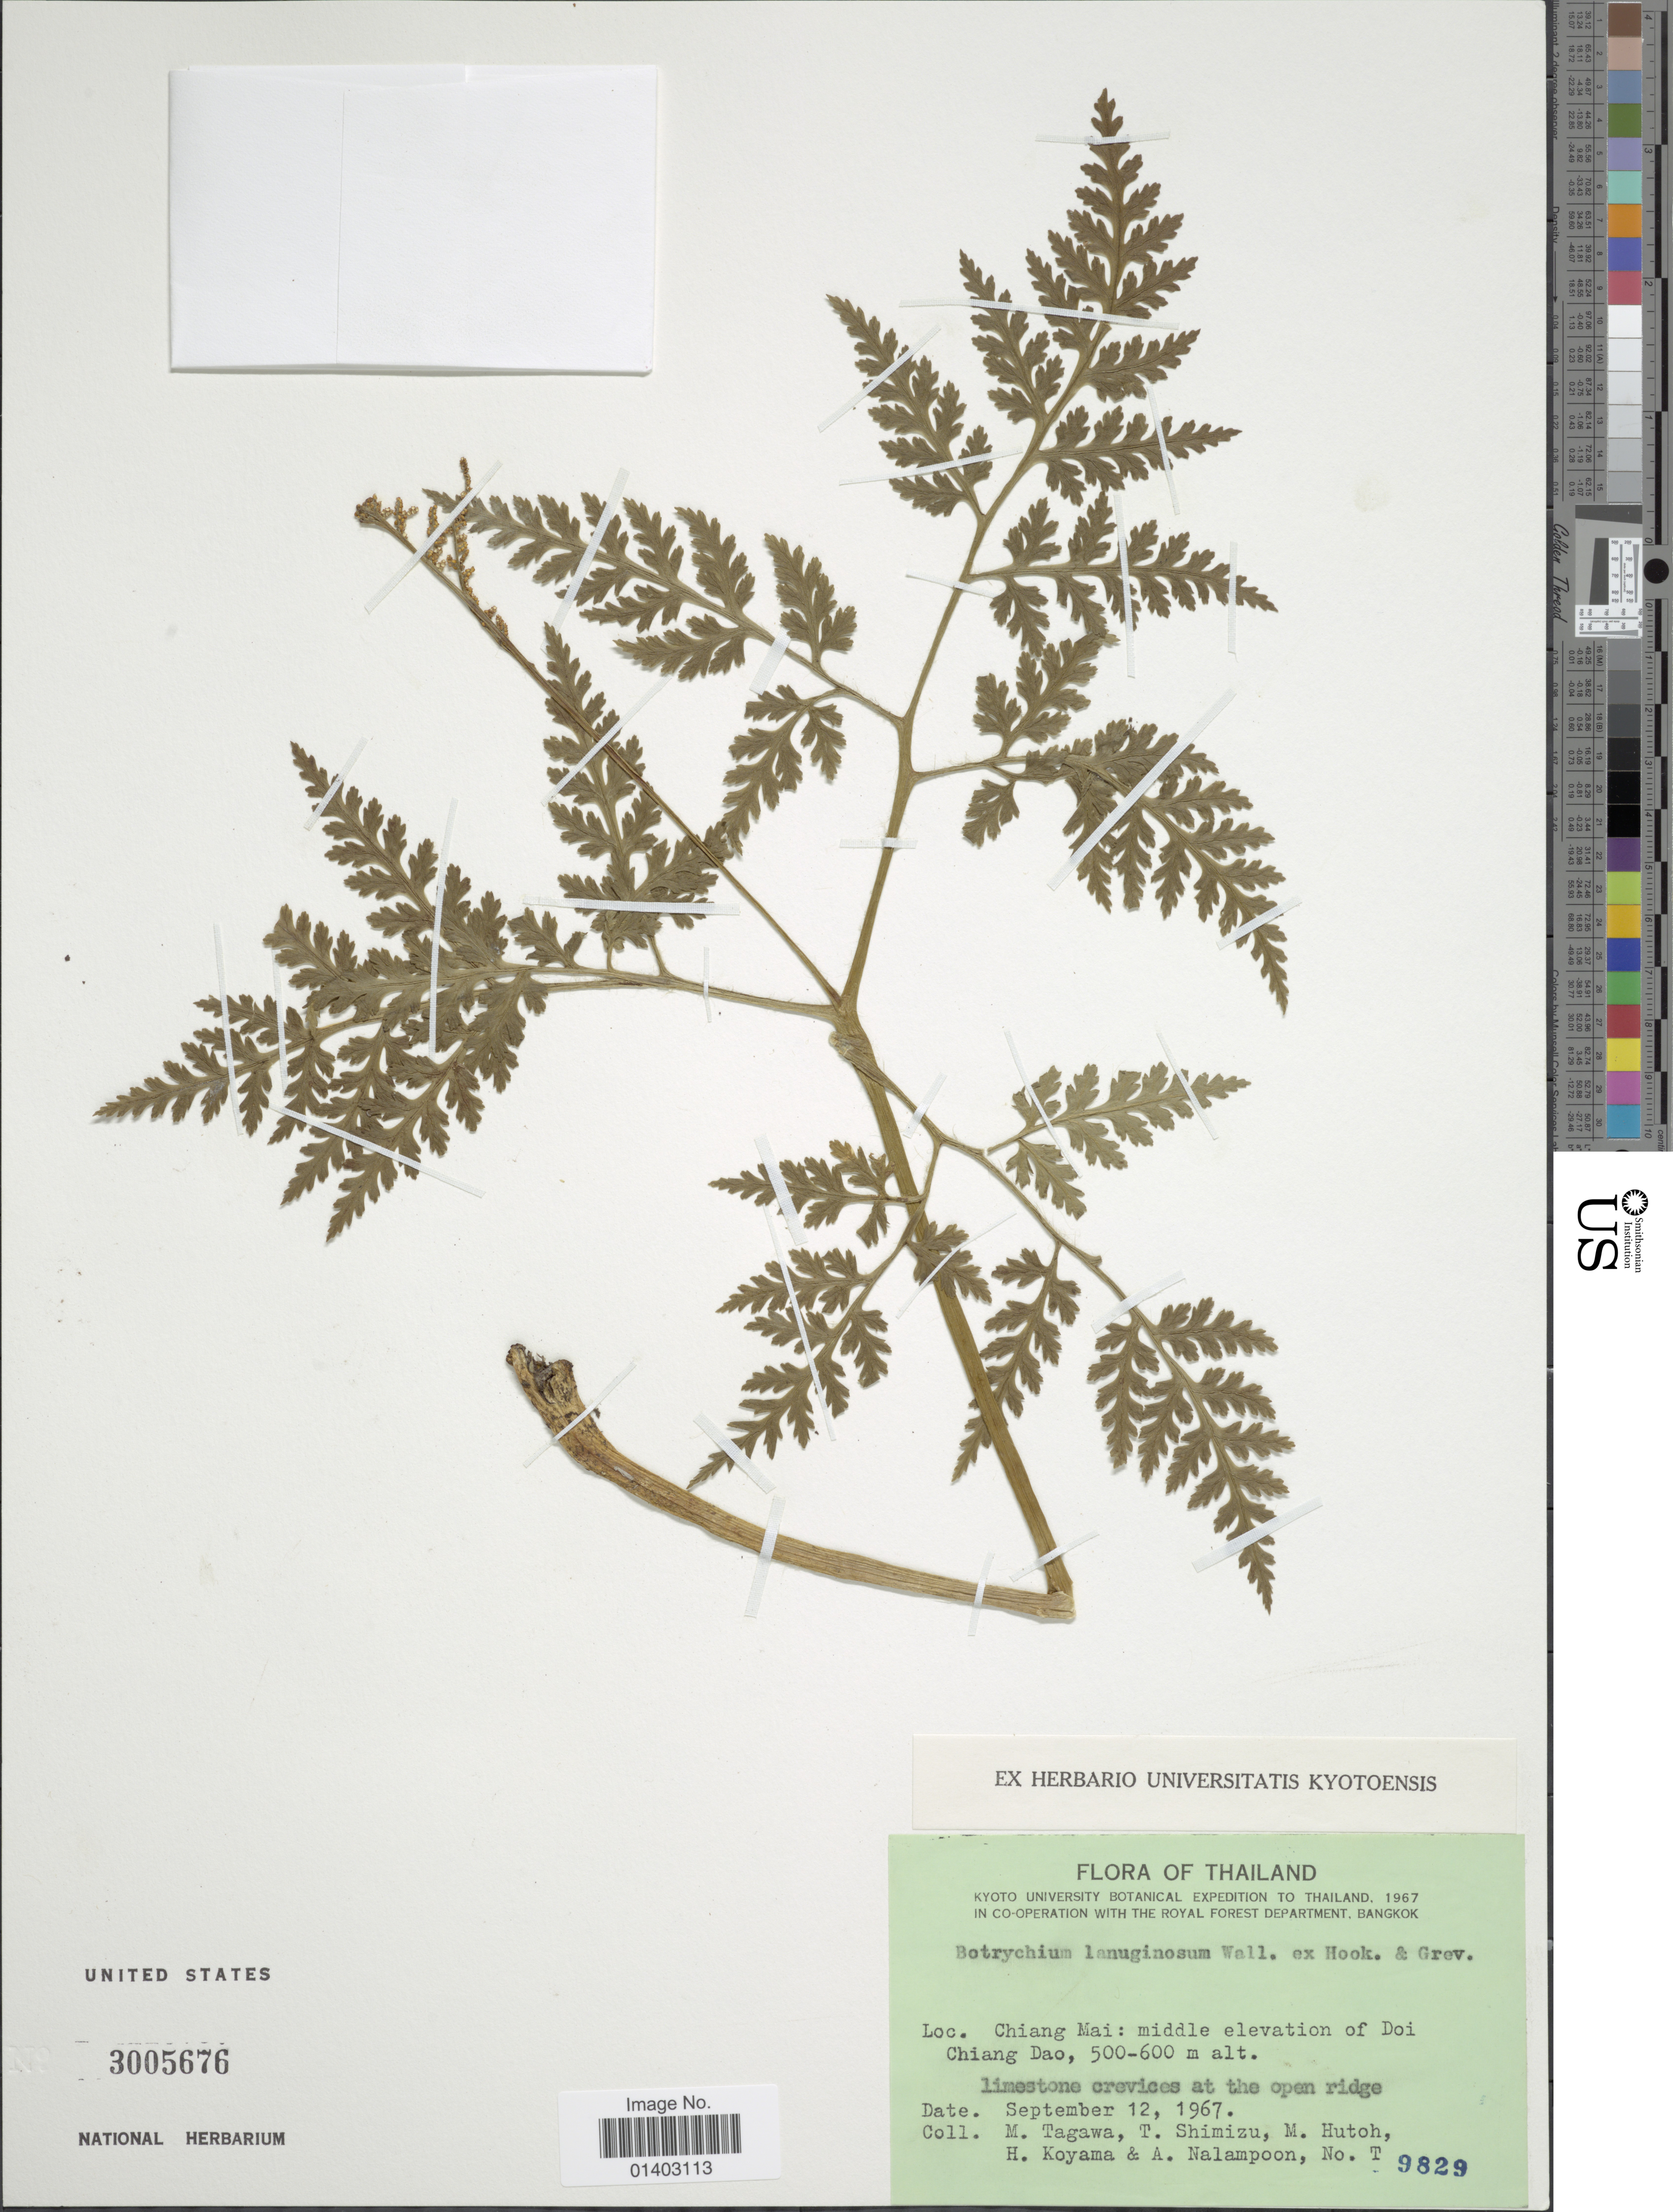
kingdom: Plantae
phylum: Tracheophyta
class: Polypodiopsida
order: Ophioglossales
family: Ophioglossaceae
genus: Botrychium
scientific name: Botrychium lanuginosum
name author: Wall. ex Hook. & Grev.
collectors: M. Tagawa, T. Shimizu, M. Hutoh, H. Koyama & A. Nalampoon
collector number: T 9829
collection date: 1967-09-12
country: Thailand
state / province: Chiang Mai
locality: Middle elevation Doi Chiang Dao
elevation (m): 500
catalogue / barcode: US 3005676